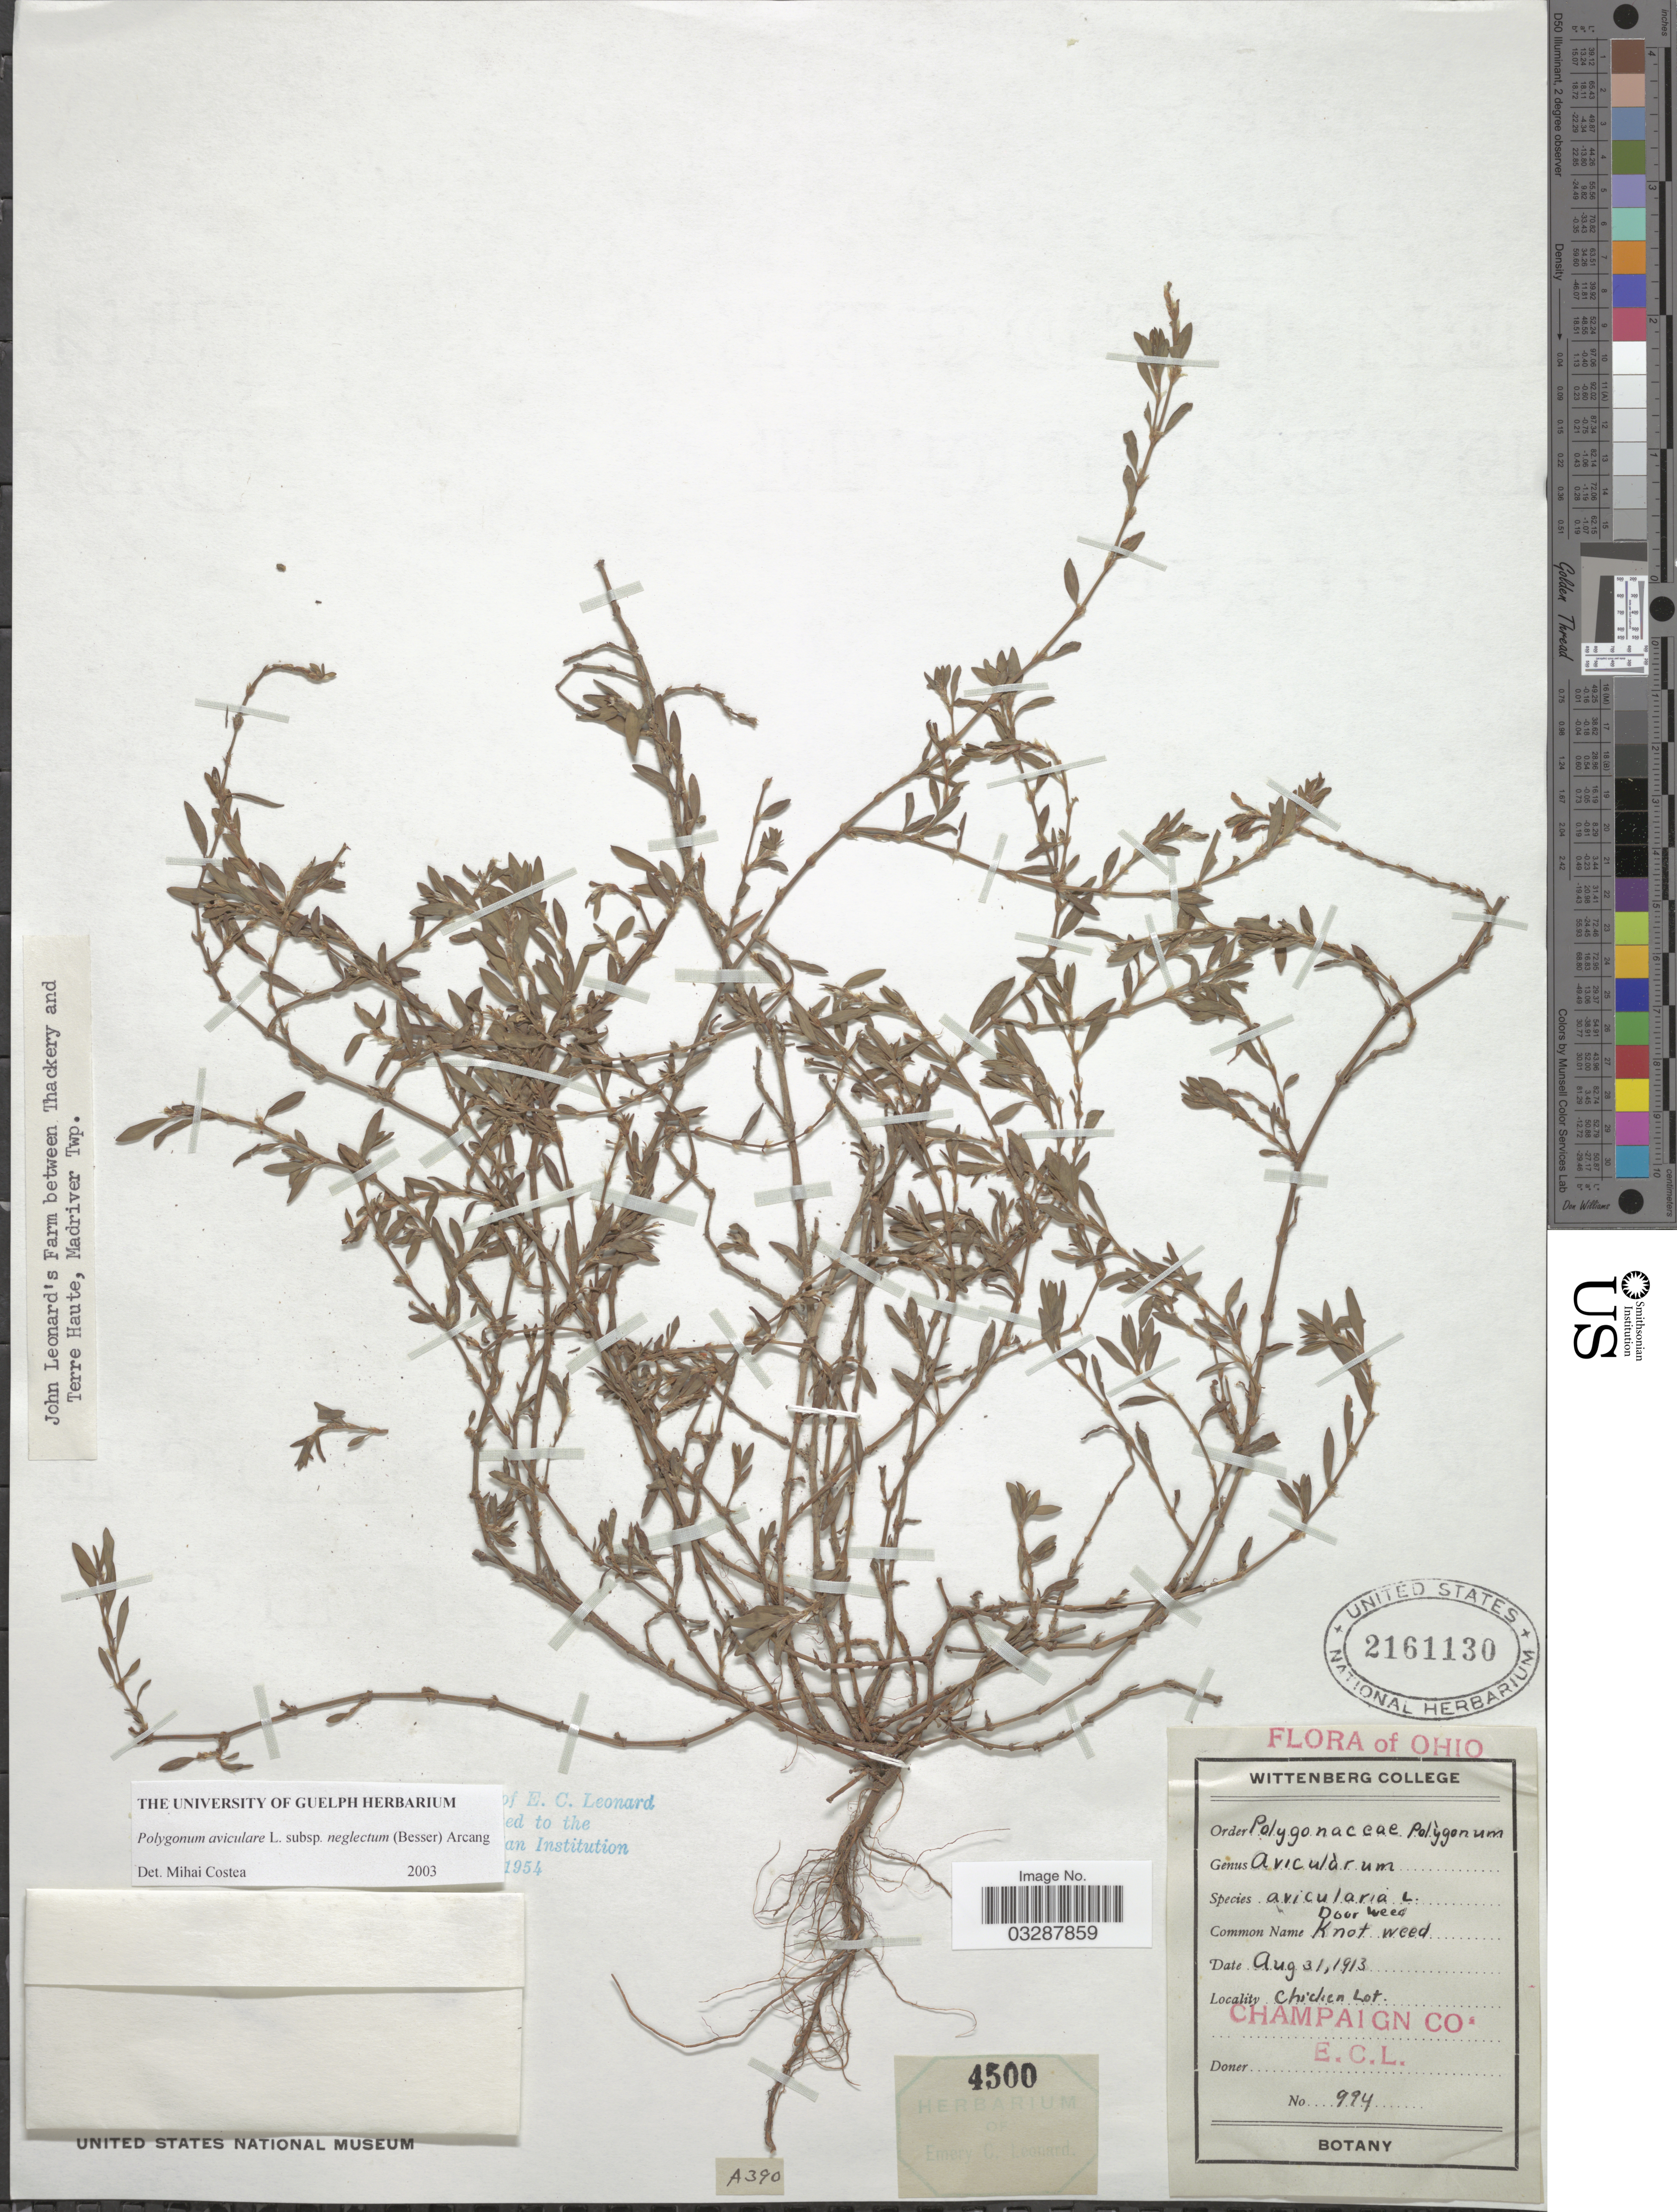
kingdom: Plantae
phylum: Tracheophyta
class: Magnoliopsida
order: Caryophyllales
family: Polygonaceae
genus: Polygonum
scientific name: Polygonum aviculare subsp. neglectum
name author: (Besser) Arcang.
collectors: E. C. Leonard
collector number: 994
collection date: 1913-08-31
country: United States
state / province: Ohio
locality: Chicken Lot. Champaign Co.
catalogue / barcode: US 2161130